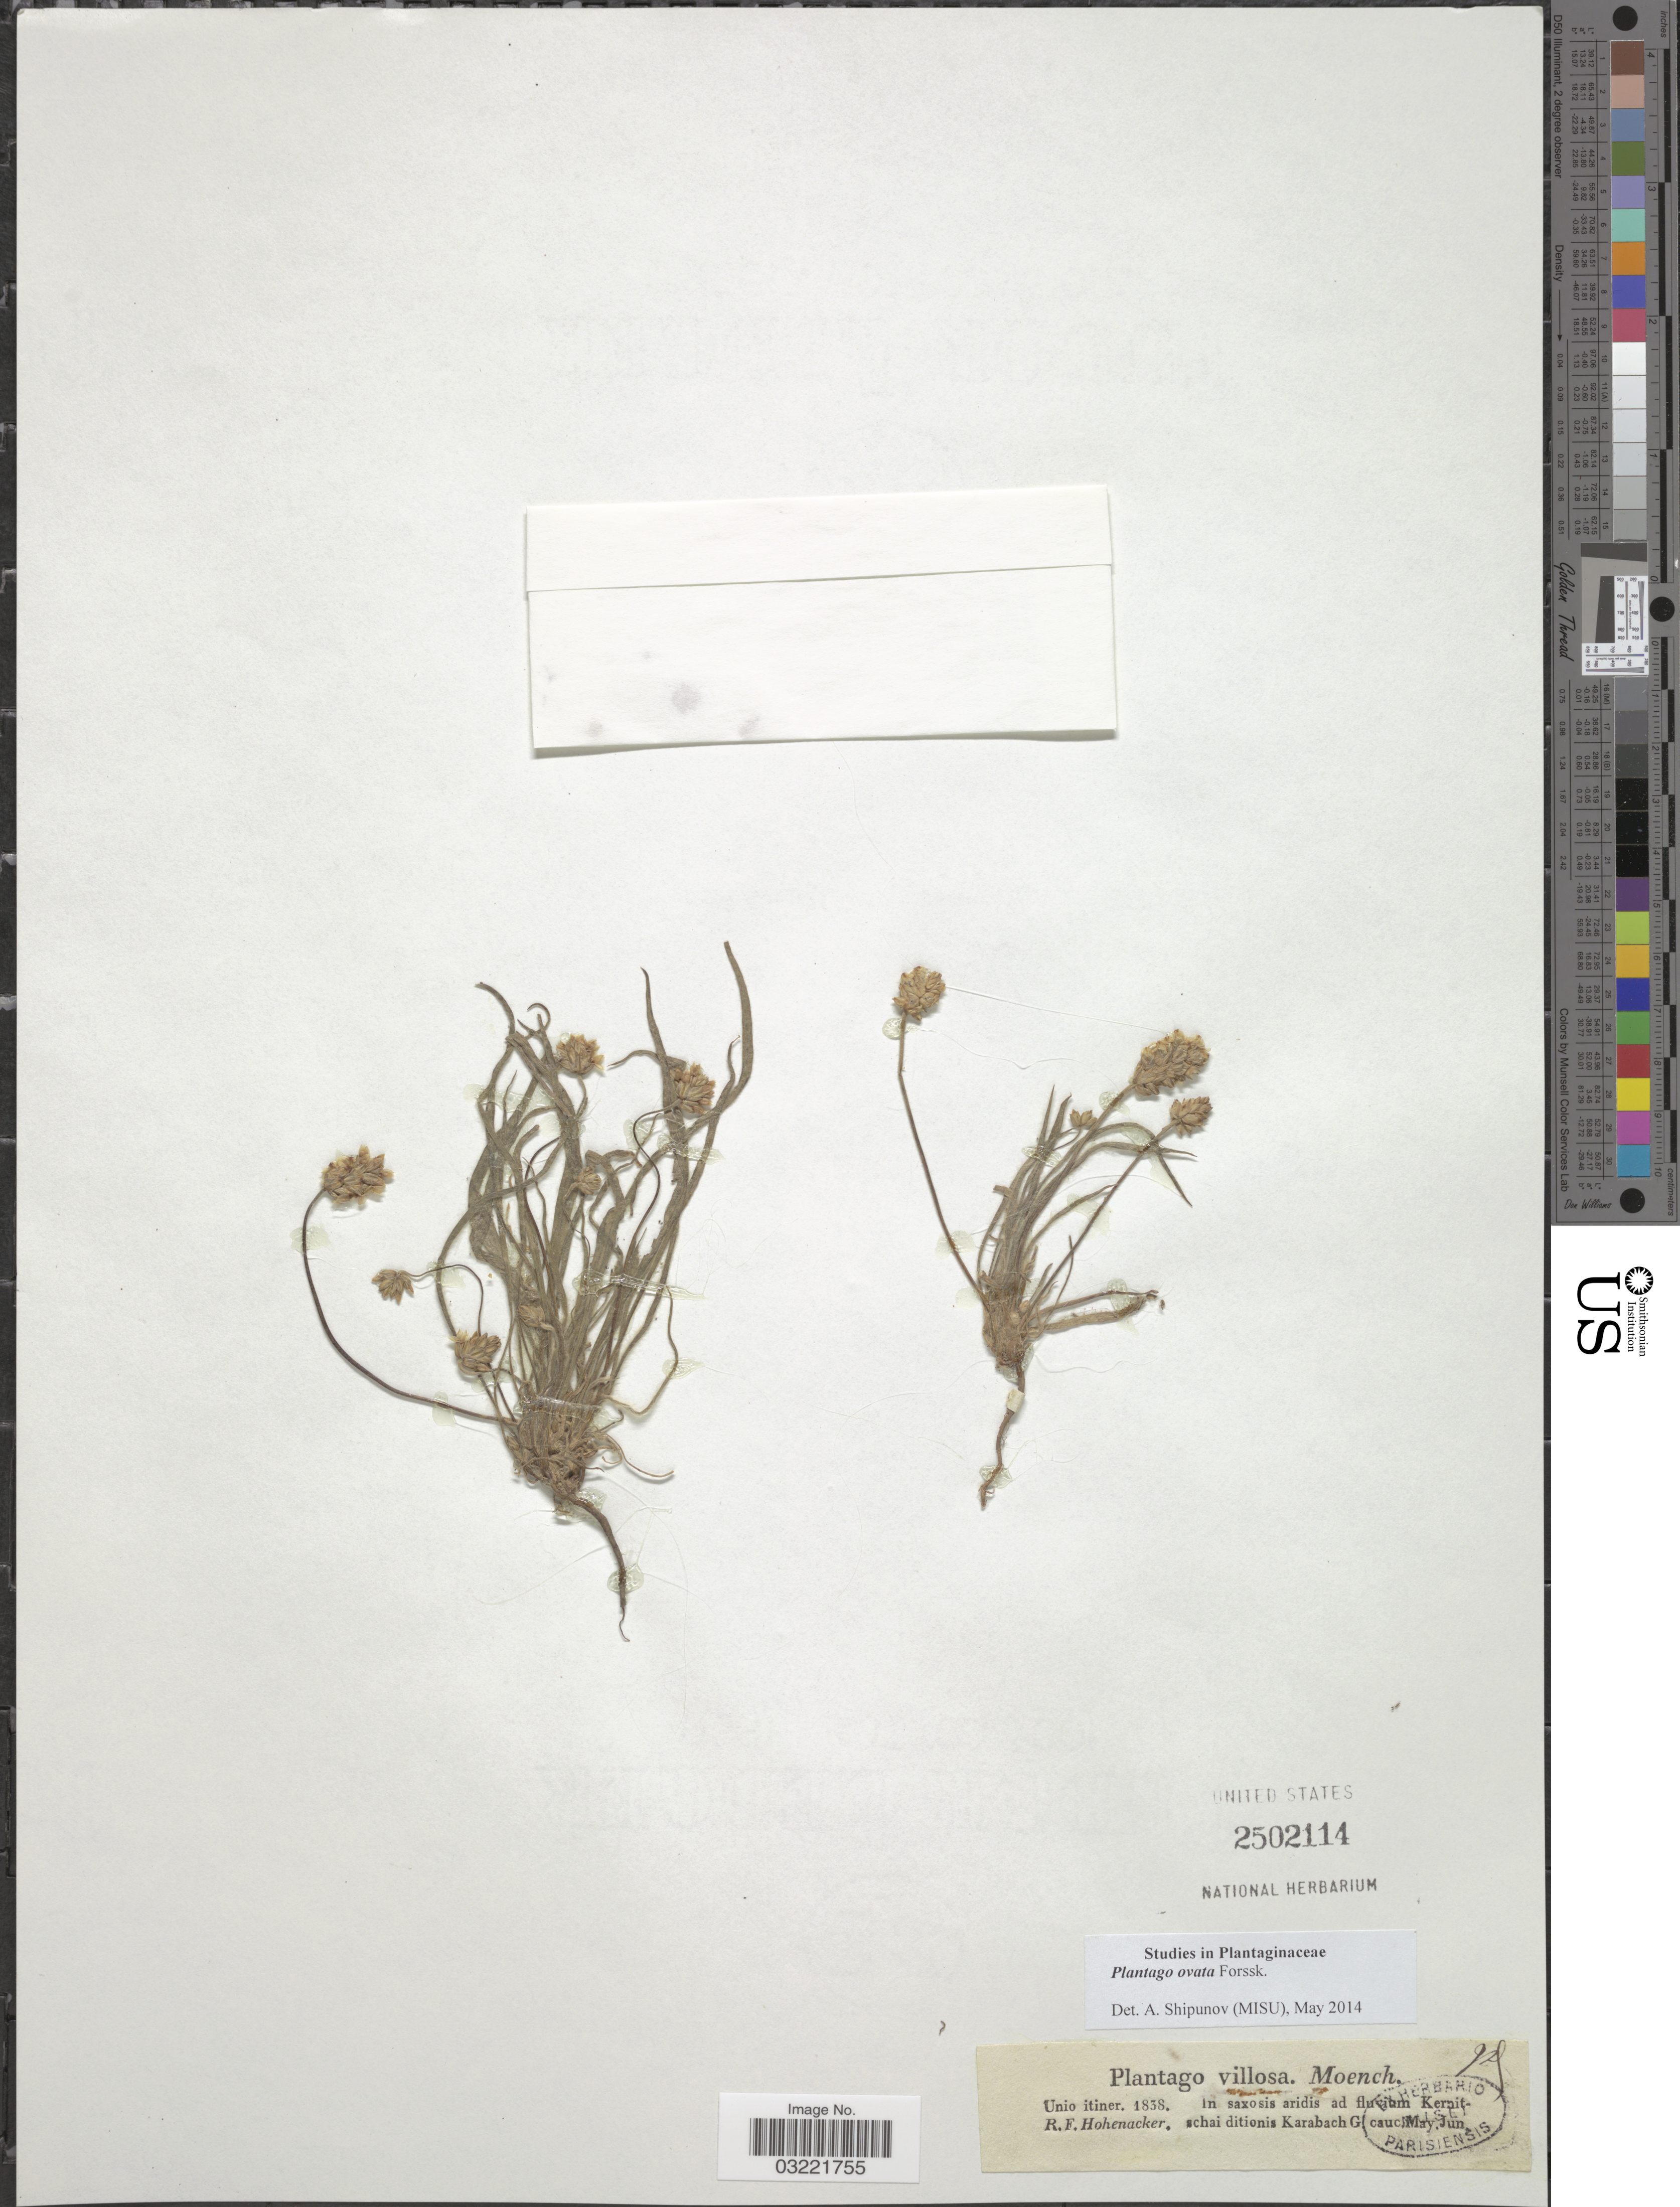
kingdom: Plantae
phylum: Tracheophyta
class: Magnoliopsida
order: Lamiales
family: Plantaginaceae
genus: Plantago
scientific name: Plantago ovata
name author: Forssk.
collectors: R. F. Hohenacker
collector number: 925?*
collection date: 1838-05/1838-06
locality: In saxosis aridis ad fluvium Kernitschai ditionis Karabach G.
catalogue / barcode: US 2502114